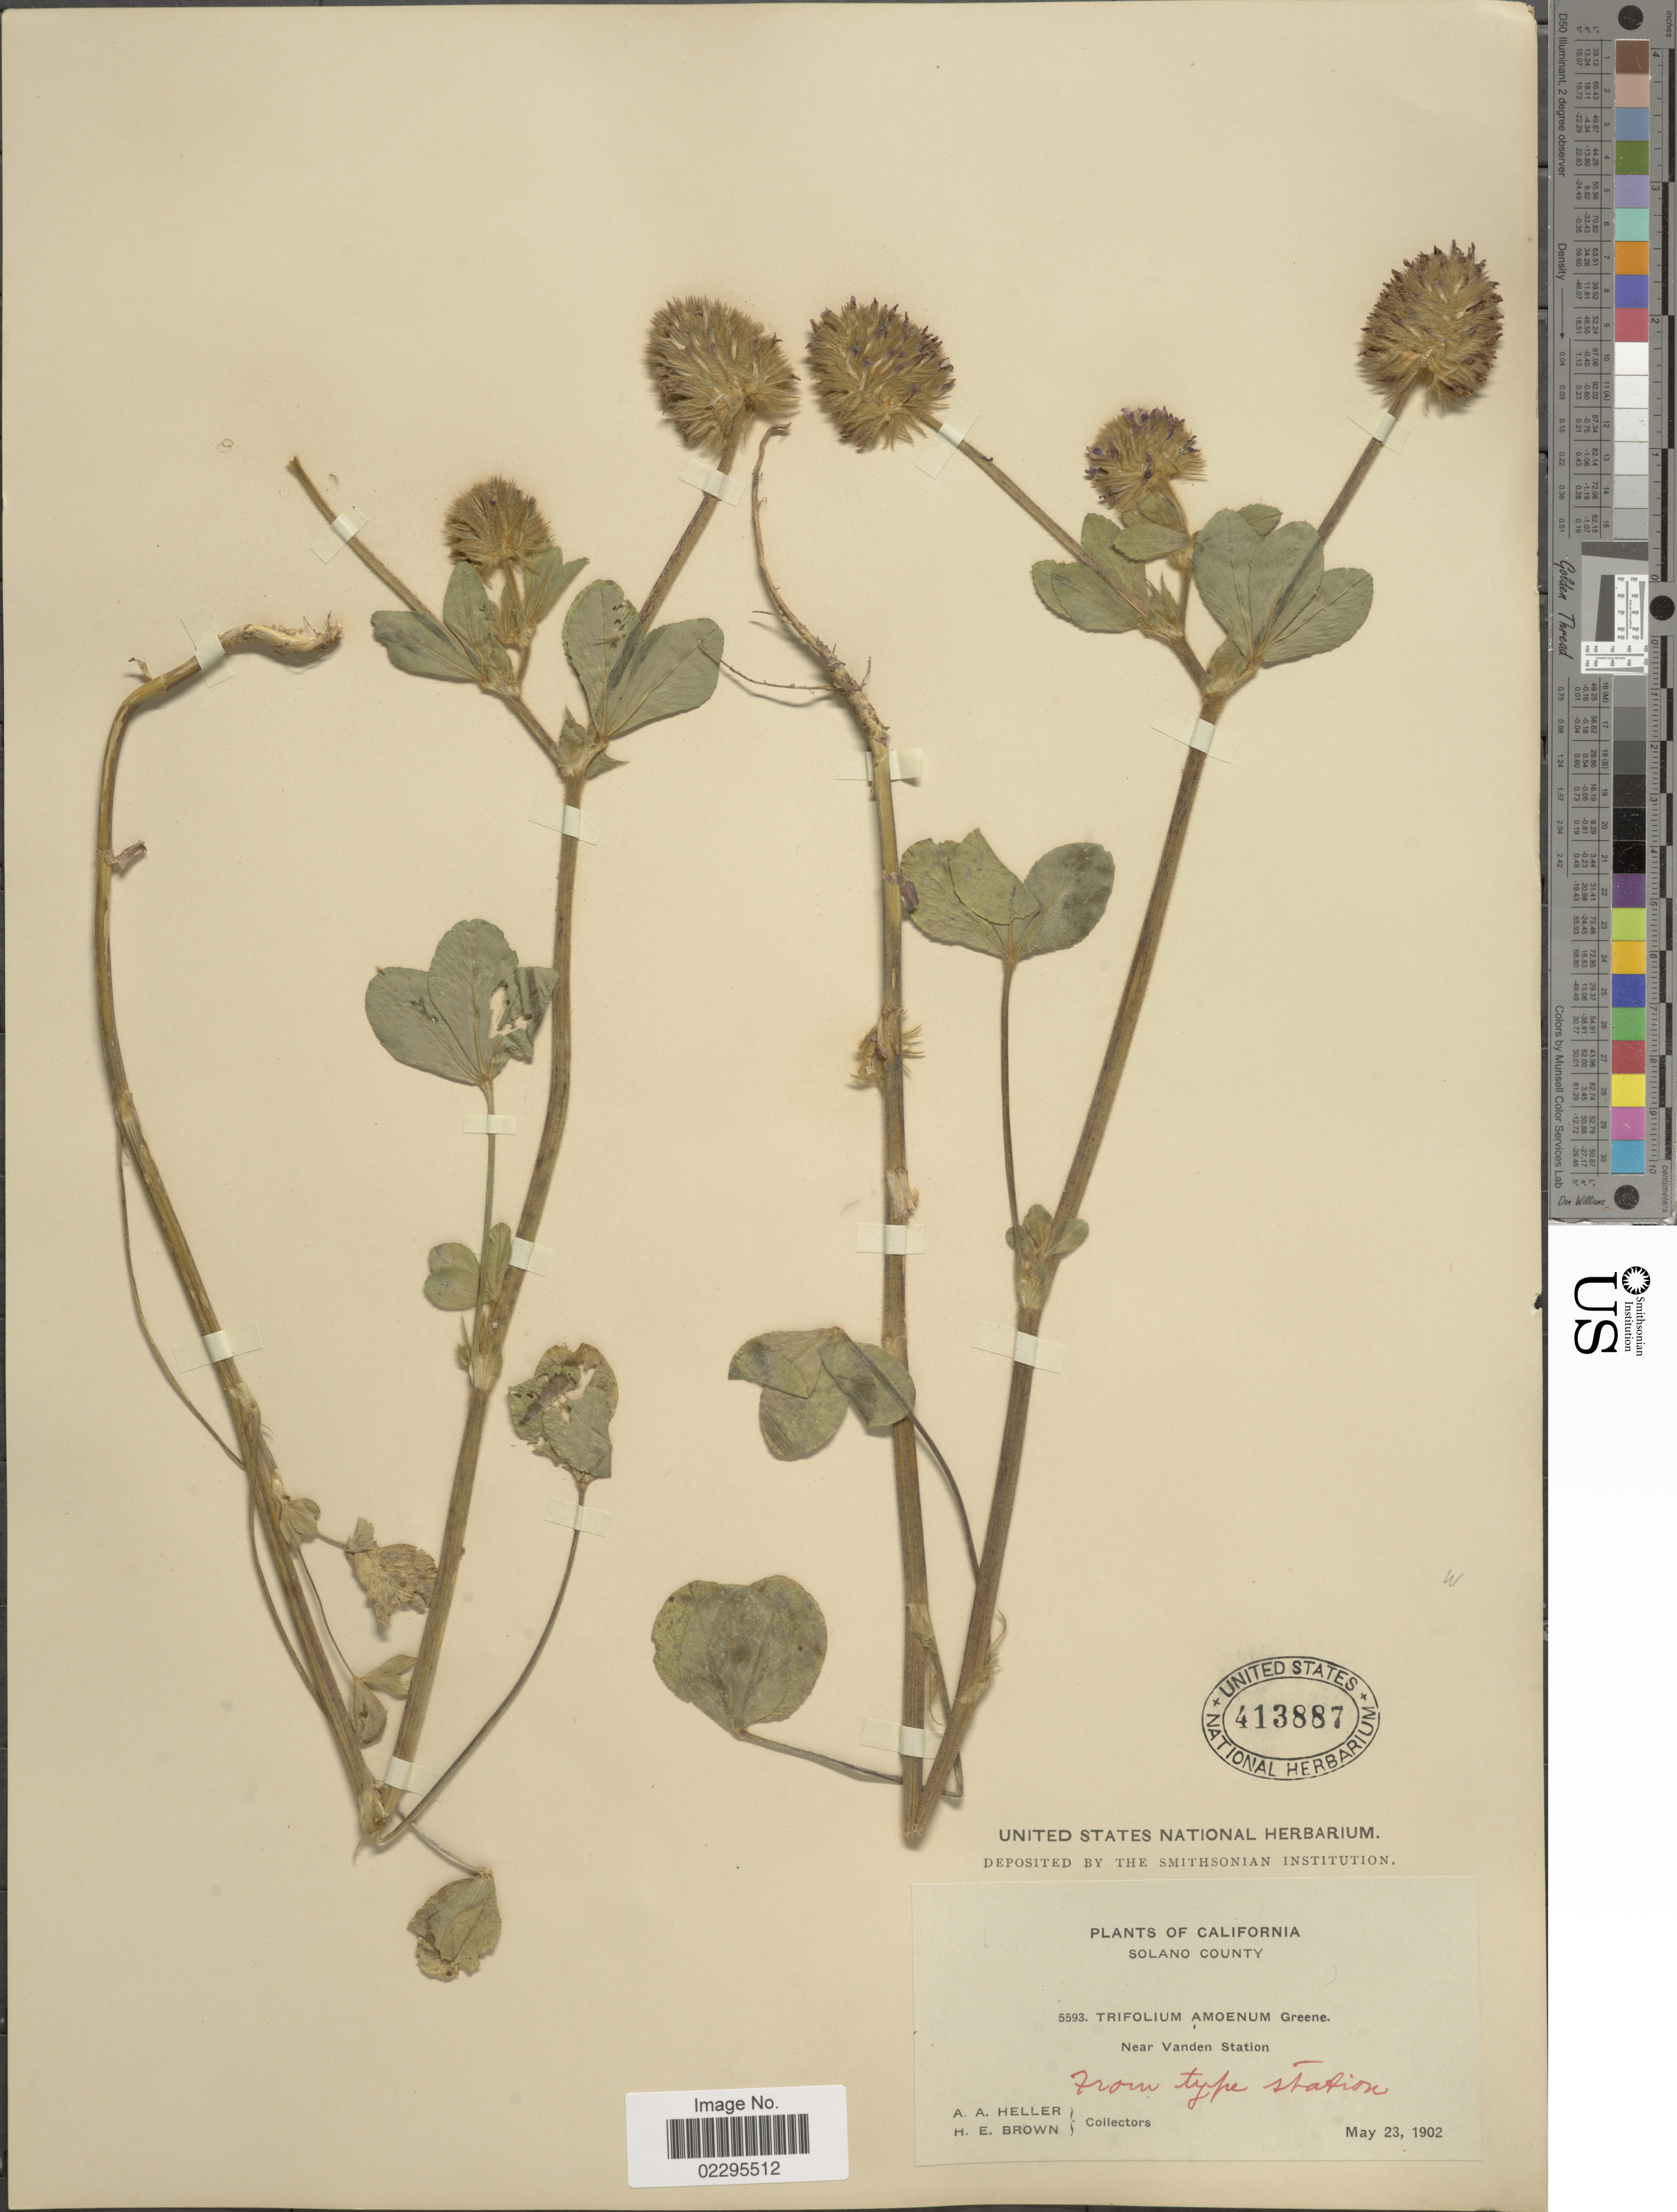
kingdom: Plantae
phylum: Tracheophyta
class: Magnoliopsida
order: Fabales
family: Fabaceae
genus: Trifolium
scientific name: Trifolium amoenum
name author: Greene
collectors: A. A. Heller & H. E. Brown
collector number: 5593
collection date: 1902-05-23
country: United States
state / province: California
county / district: Solano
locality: Solano County. Near Vanden Station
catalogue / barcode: US 413887